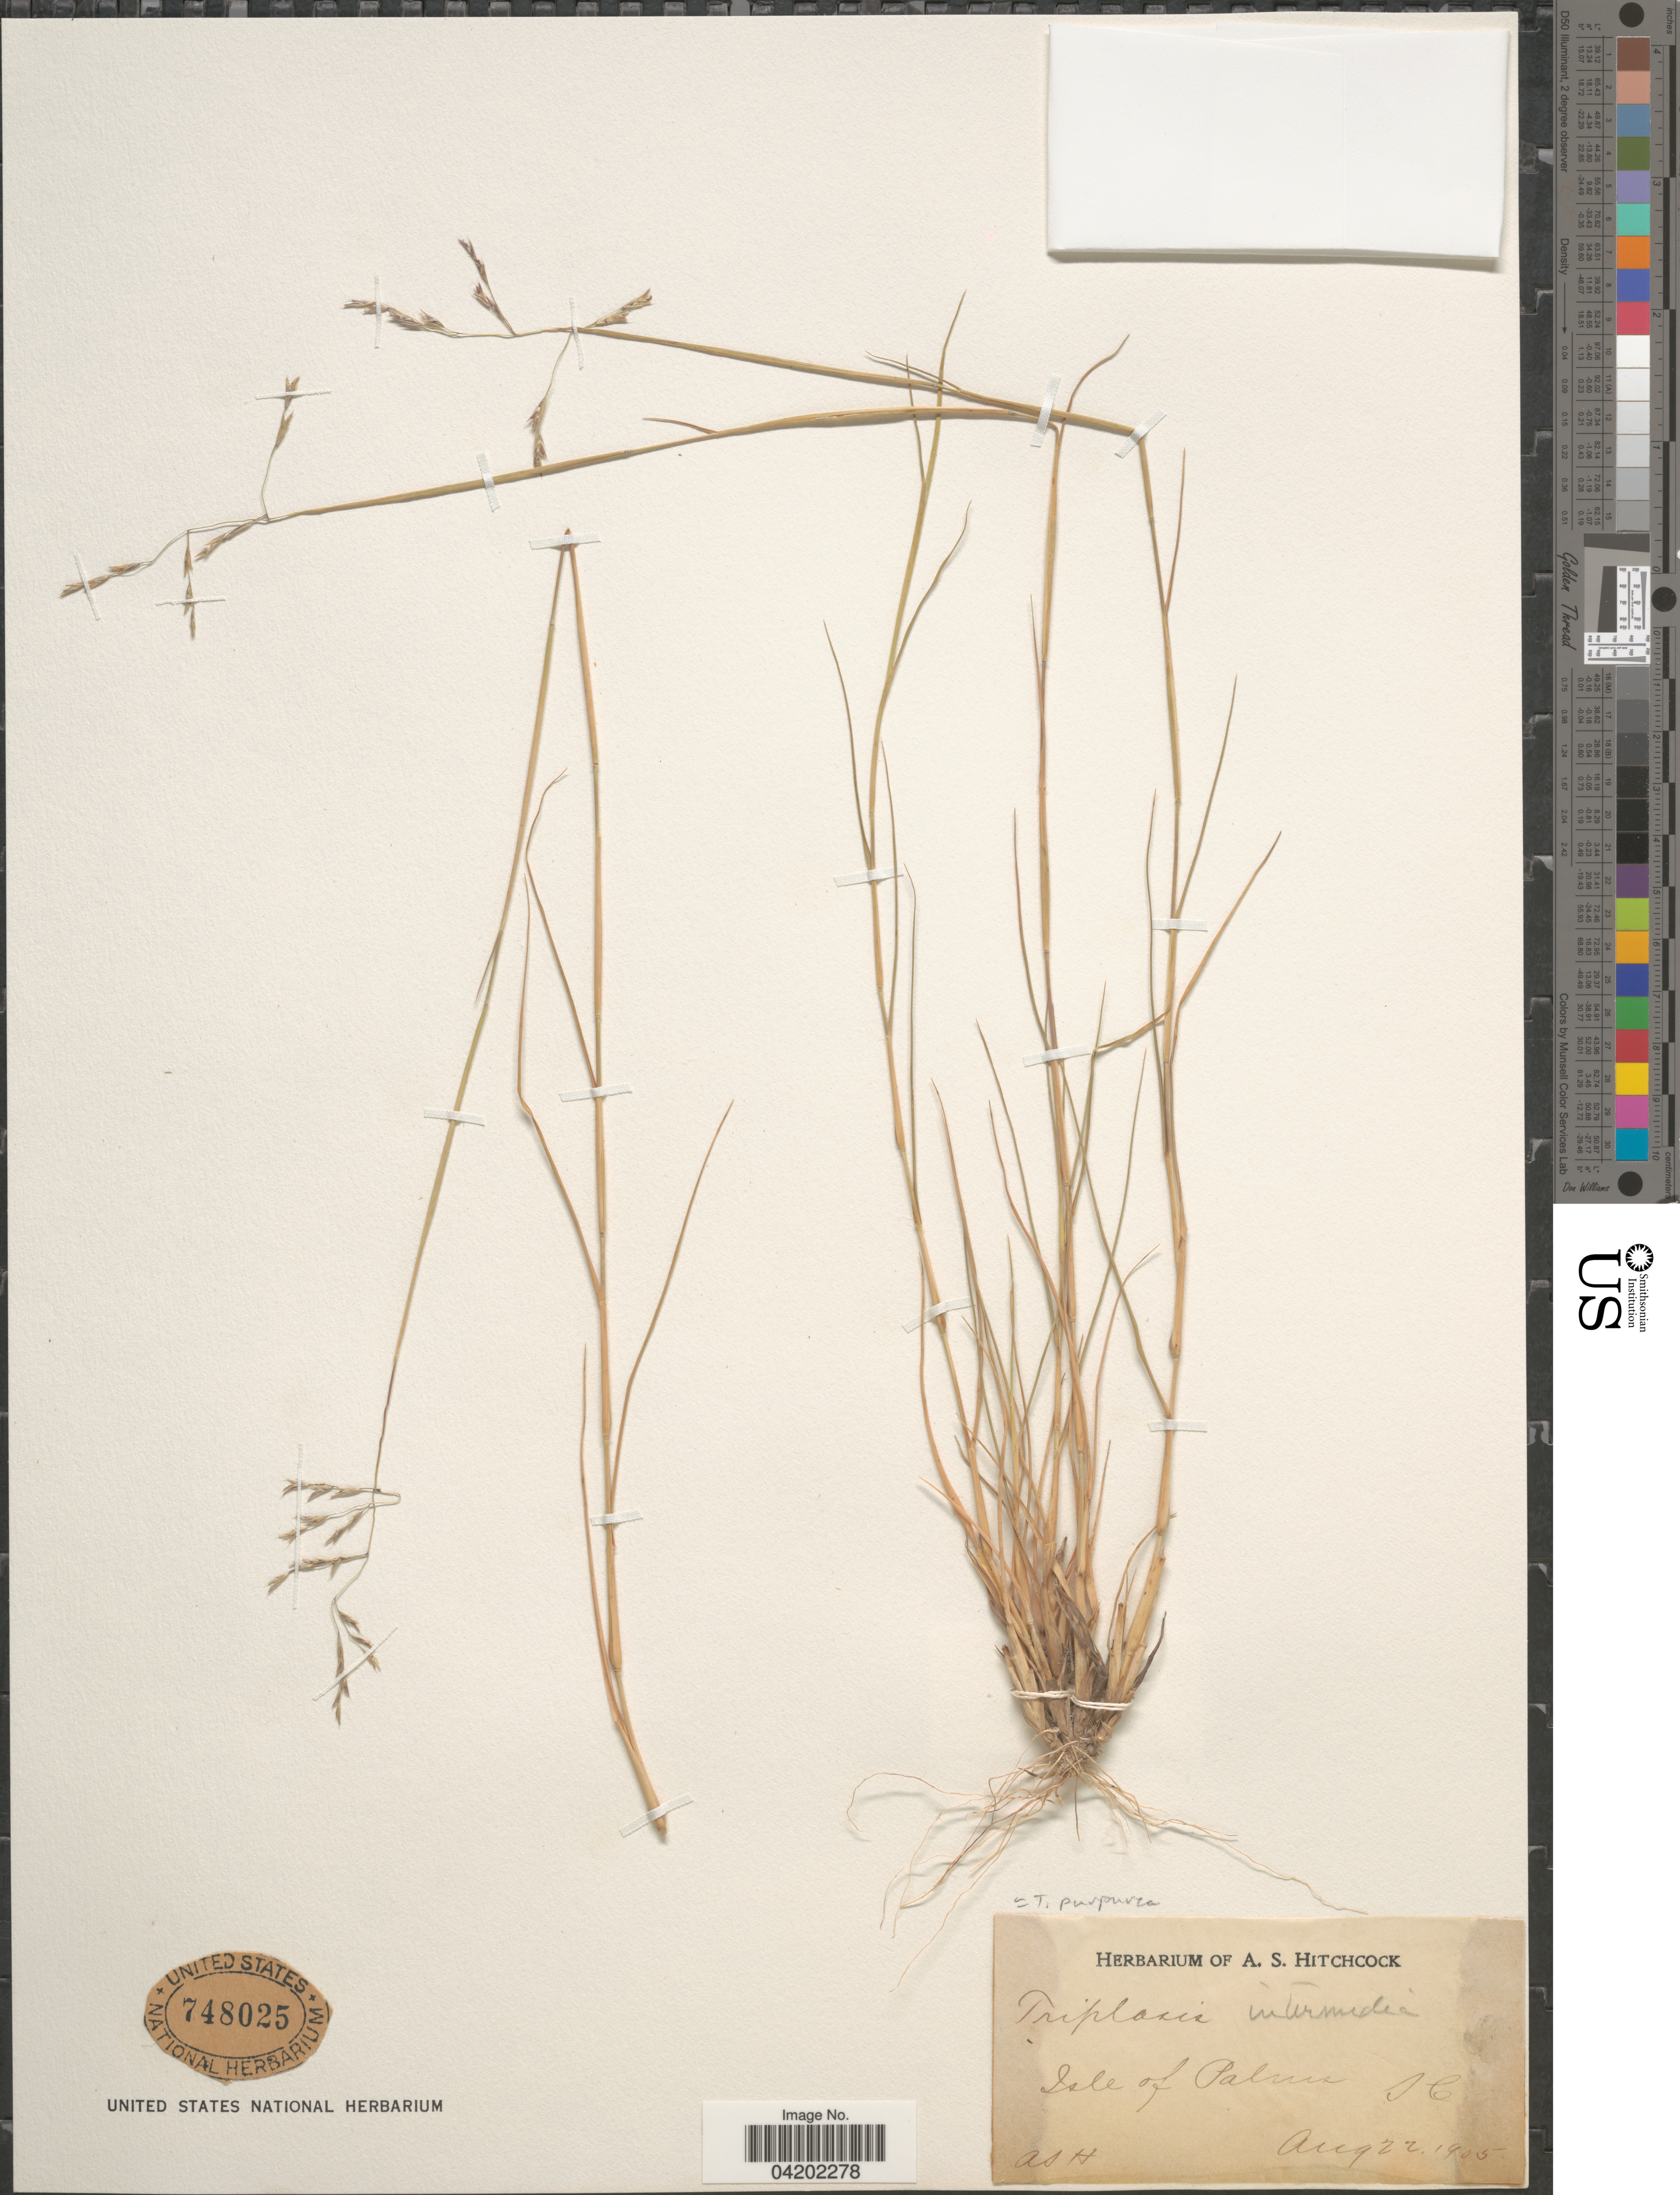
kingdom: Plantae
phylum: Tracheophyta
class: Liliopsida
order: Poales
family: Poaceae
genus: Triplasis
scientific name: Triplasis purpurea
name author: (Walter) Chapm.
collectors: A. S. Hitchcock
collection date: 1905-08-22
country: United States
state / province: South Carolina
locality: Isle of Palms.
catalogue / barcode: US 748025